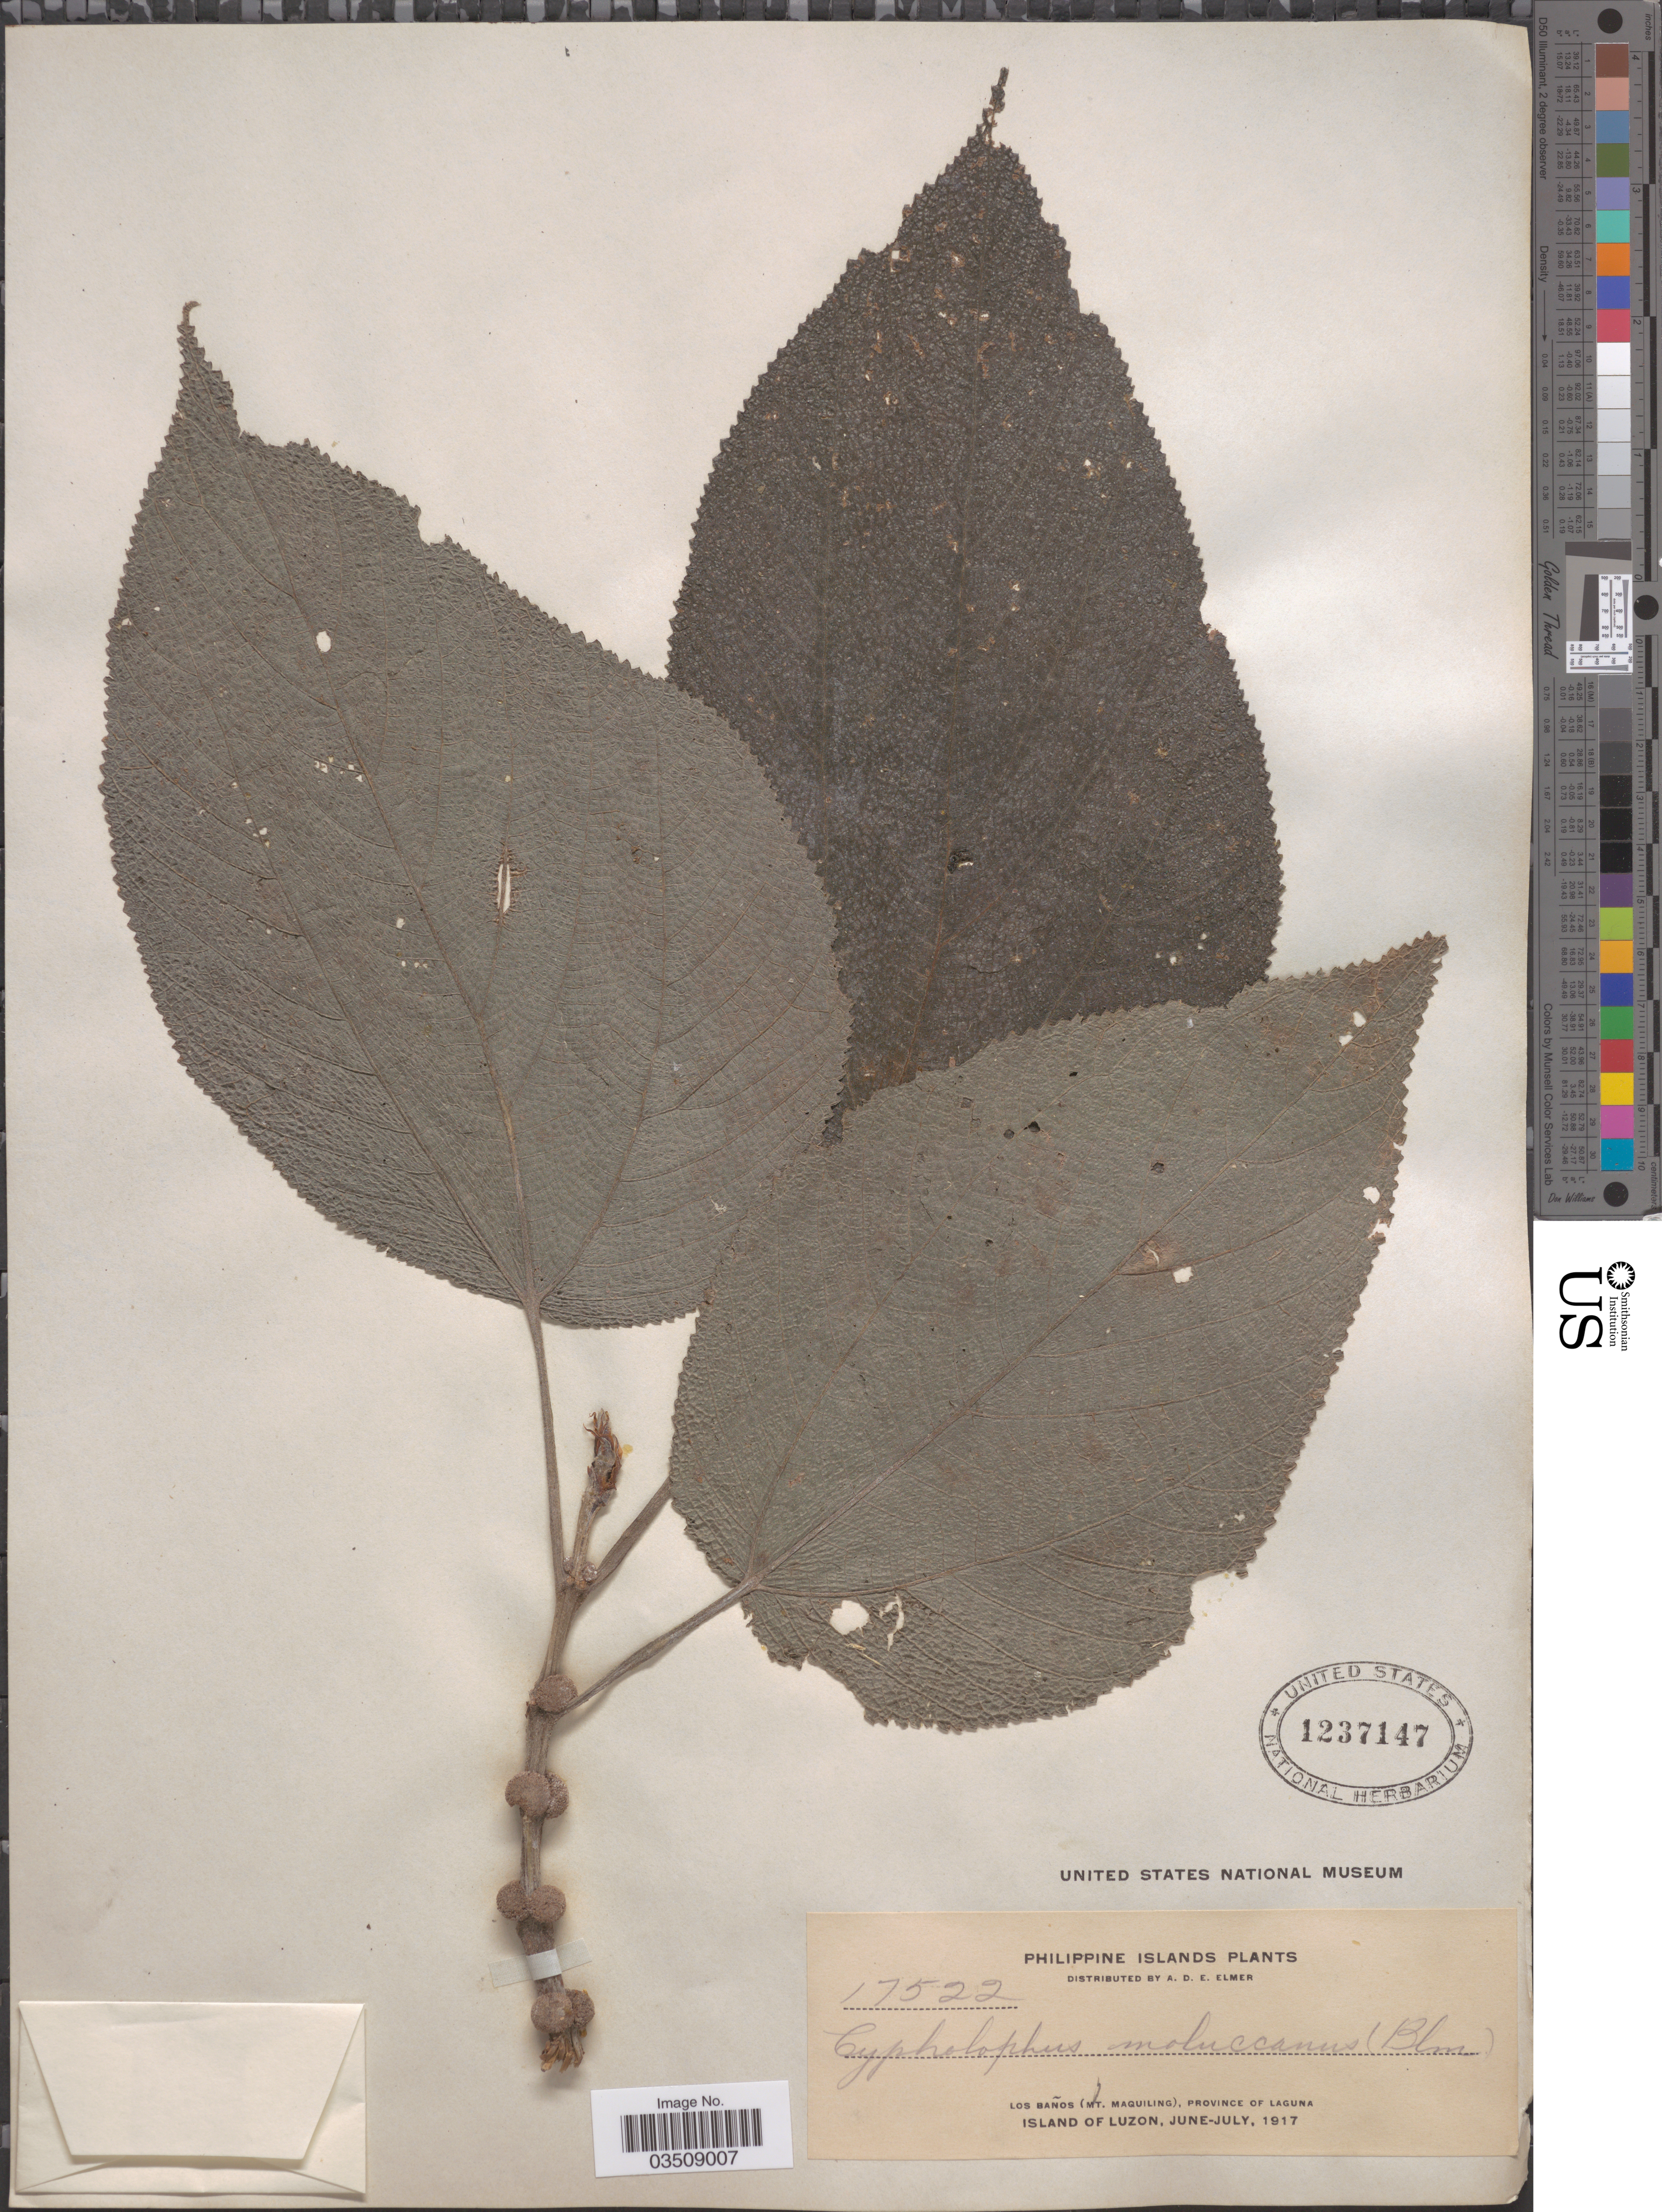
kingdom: Plantae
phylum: Tracheophyta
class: Magnoliopsida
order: Rosales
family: Urticaceae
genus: Cypholophus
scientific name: Cypholophus moluccanus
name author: (Blume) Miq.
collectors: A. D. E. Elmer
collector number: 17522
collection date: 1917-06/1917-07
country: Philippines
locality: Los Baños (Mt. Maquiling), Province of Laguna, Island of Luzon.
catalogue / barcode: US 1237147